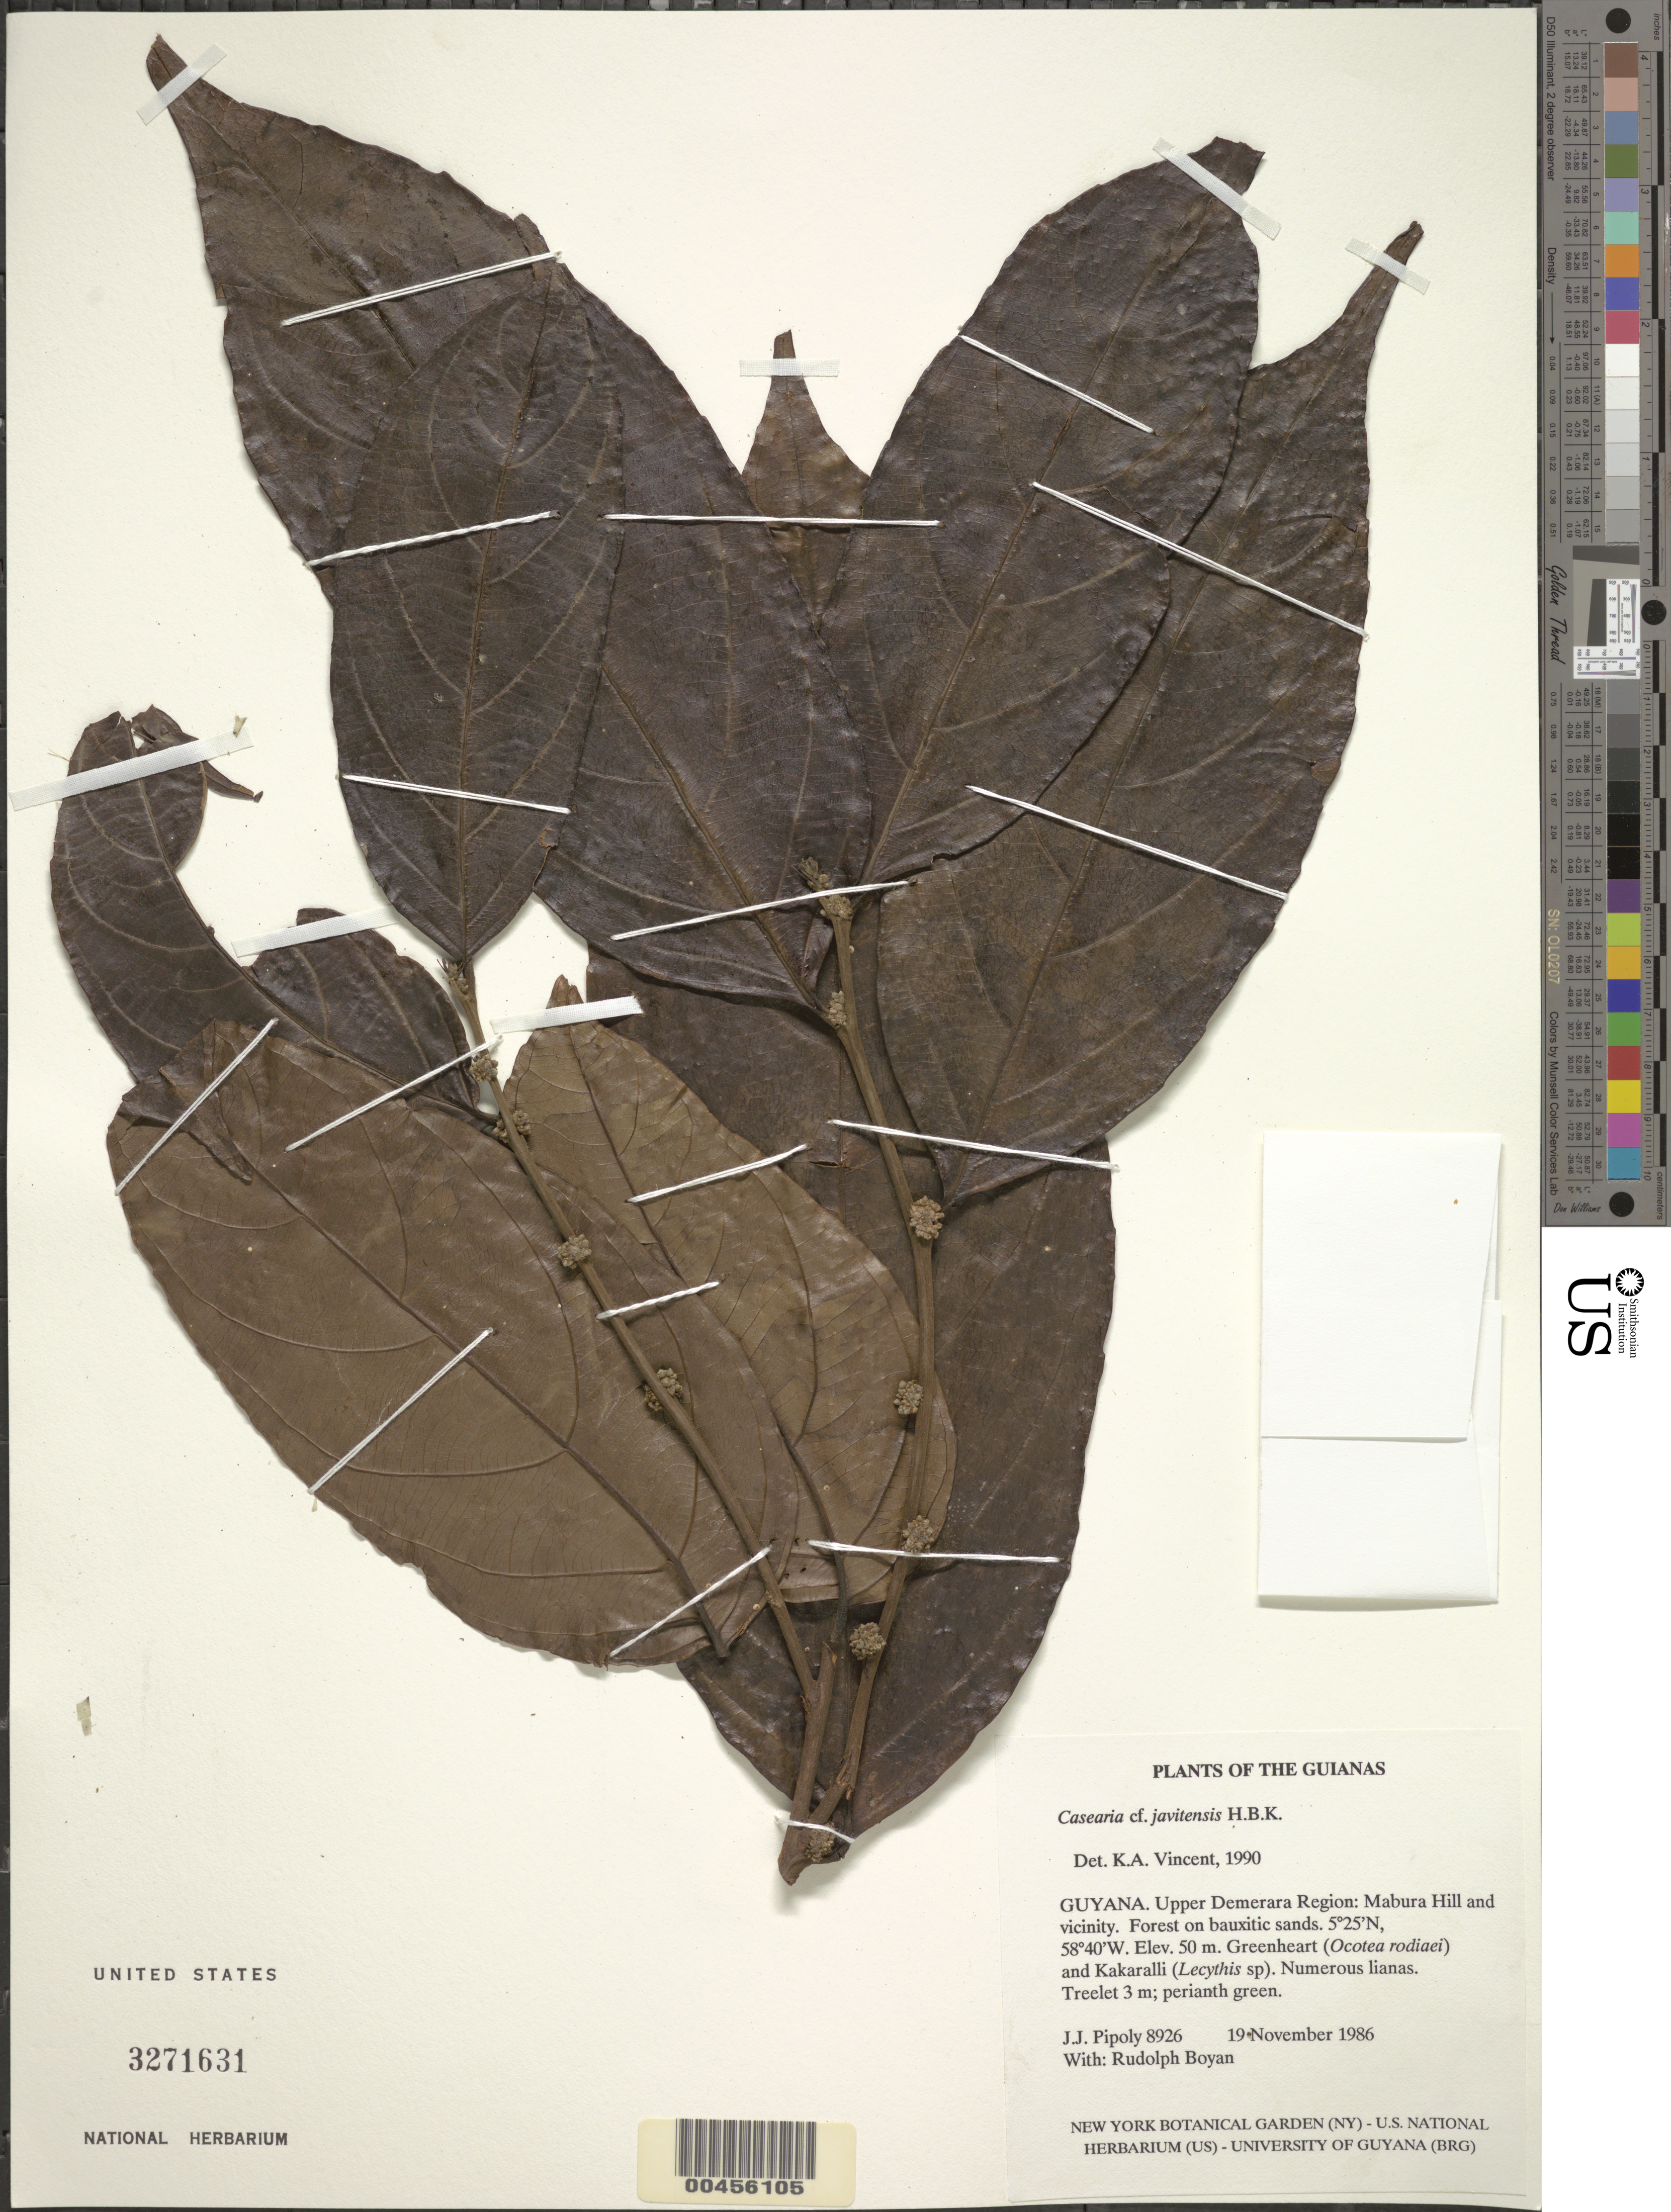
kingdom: Plantae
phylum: Tracheophyta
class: Magnoliopsida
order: Malpighiales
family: Salicaceae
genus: Piparea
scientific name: Piparea multiflora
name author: C.F. Gaertn.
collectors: J. J. Pipoly & R. Boyan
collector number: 8926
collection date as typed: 19 November 1986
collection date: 1986-11-19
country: Guyana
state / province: U. Demerara-Berbice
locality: Mabura Hill and vicinity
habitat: Forest on bauxitic sands. Greenheart (Ocotea rodiaei) and Kakaralli (Lecythis sp). Numerous lianas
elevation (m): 50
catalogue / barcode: US 3271631